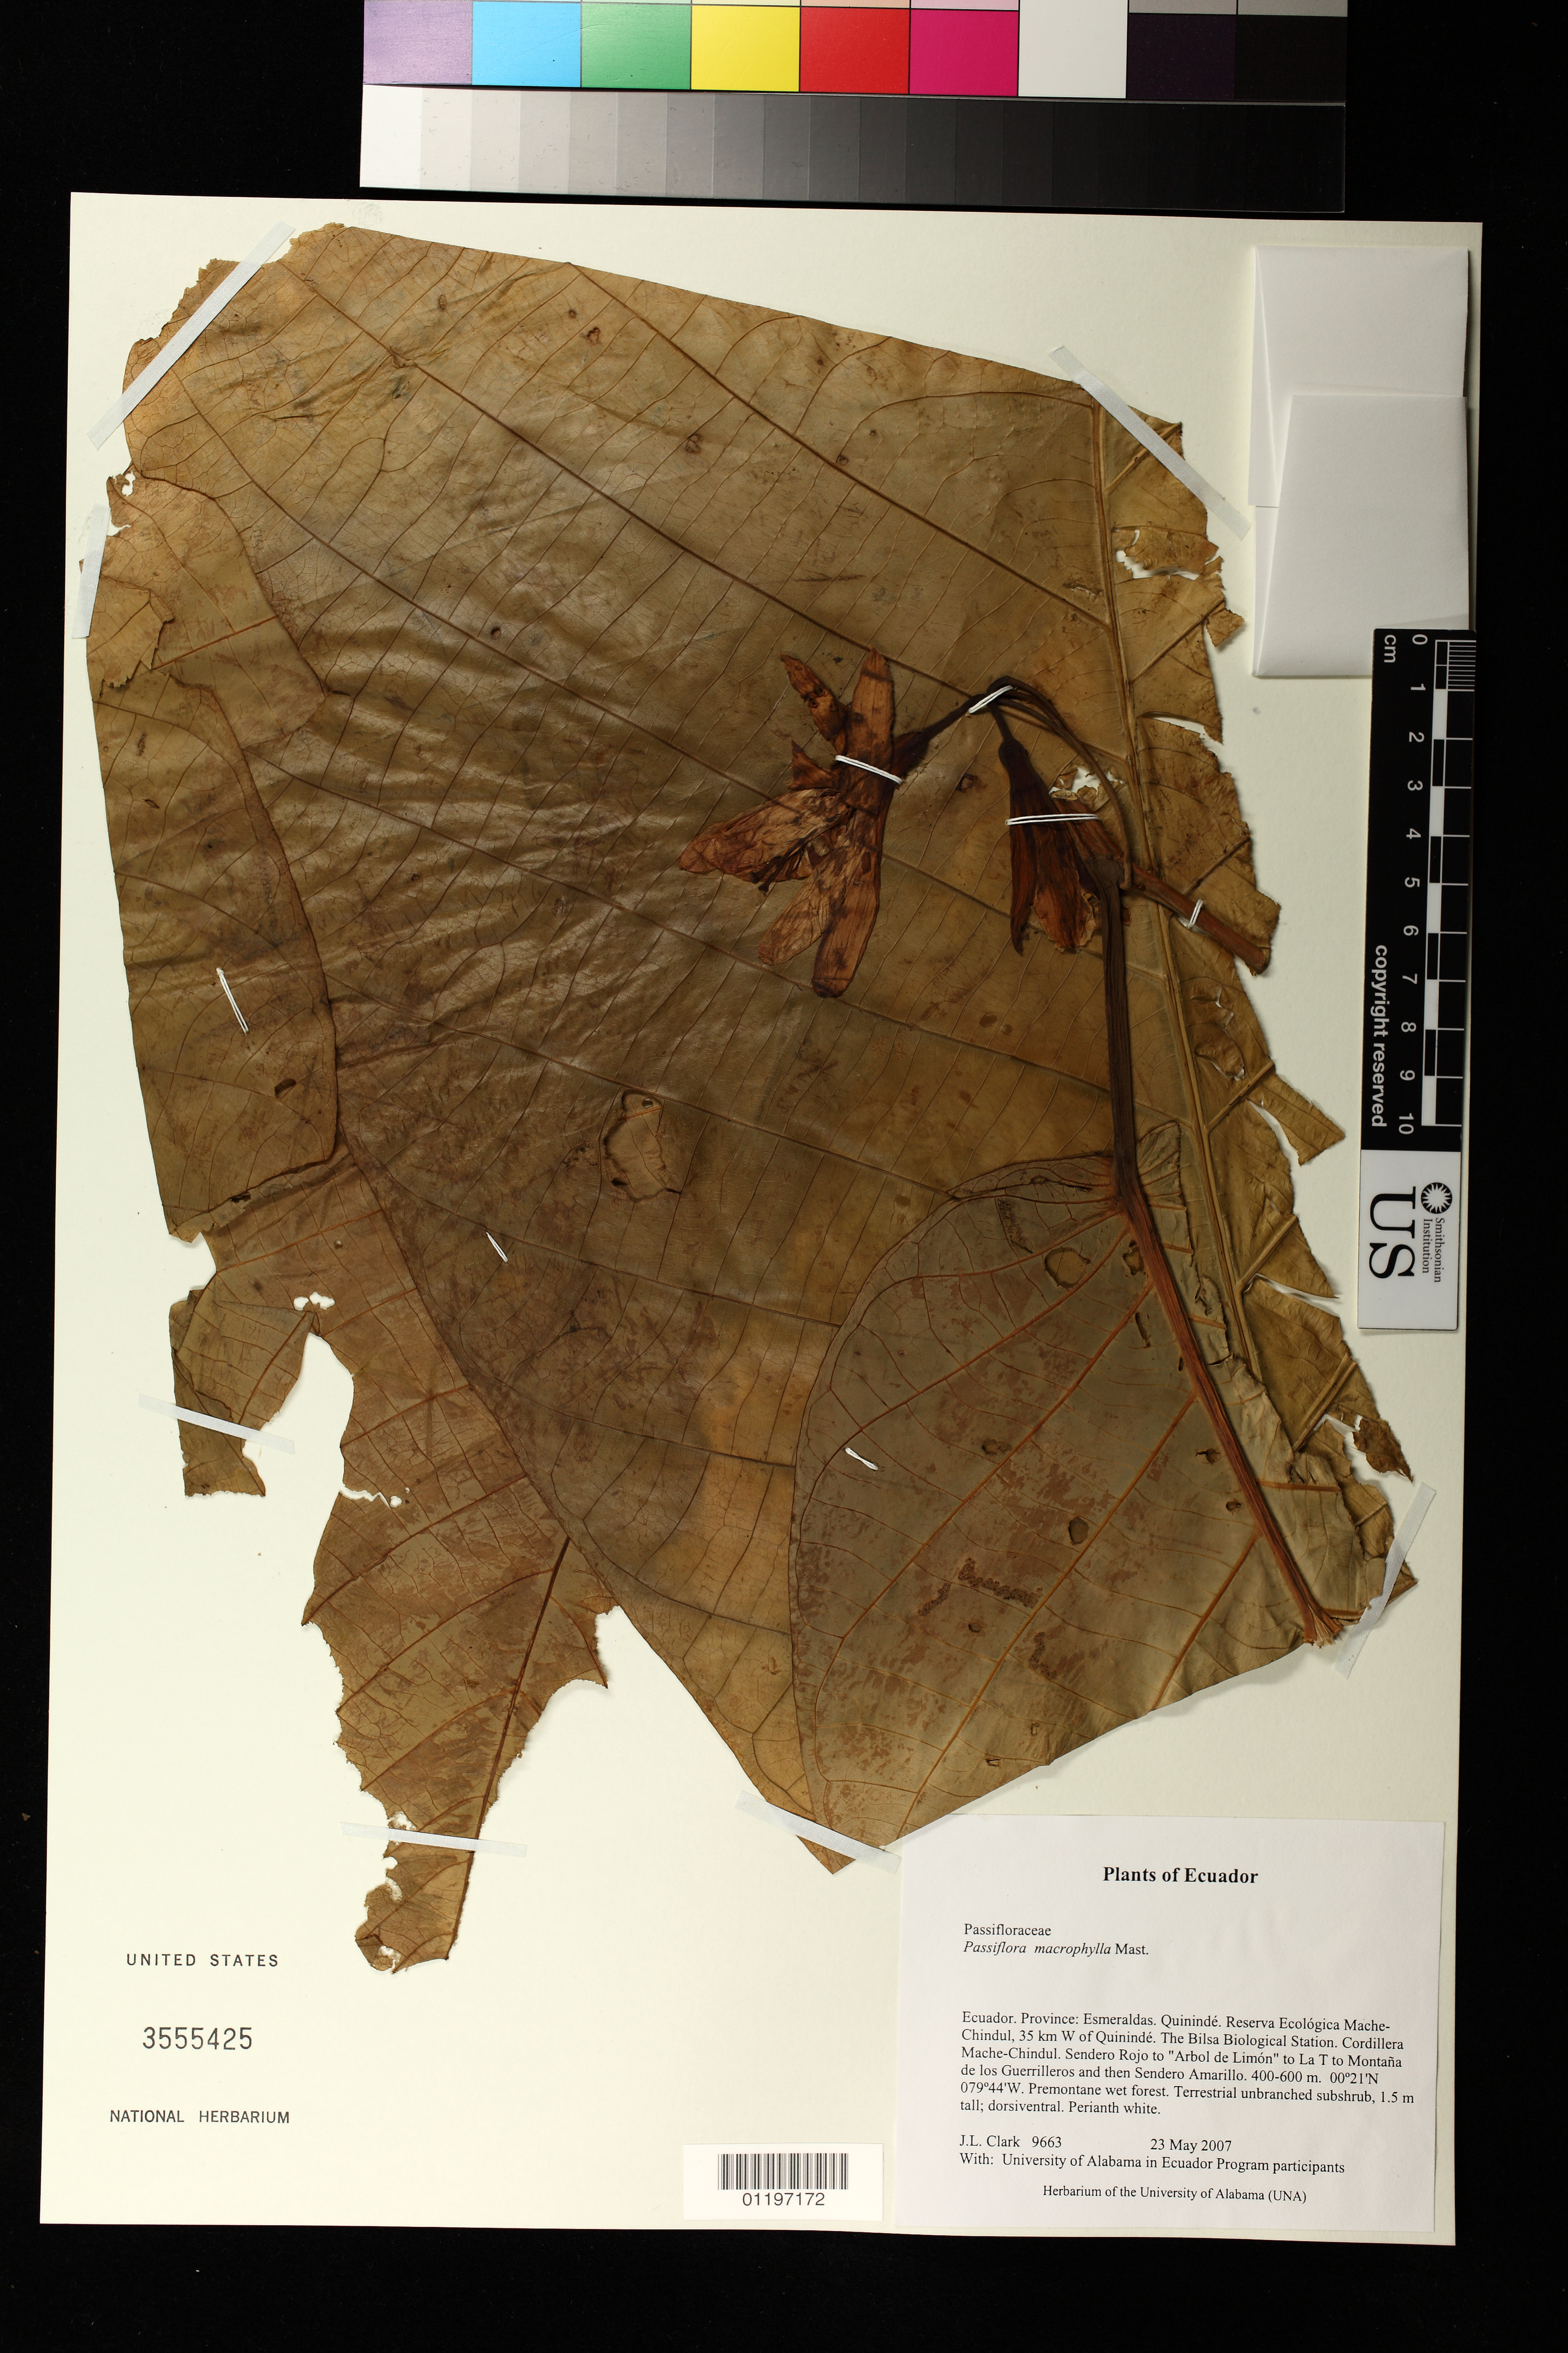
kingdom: Plantae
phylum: Tracheophyta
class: Magnoliopsida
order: Malpighiales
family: Passifloraceae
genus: Passiflora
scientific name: Passiflora macrophylla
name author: Mast.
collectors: J. L. Clark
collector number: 9663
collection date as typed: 23 May 2007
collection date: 2007-05-23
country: Ecuador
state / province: Esmeraldas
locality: Province Esmeraldas. Quinindé. Reserva Ecológica Mache-Chindul, 35 km W of Quinindé. The Bilsa Biological Station. Cordillera Mache-Chindul. Sendero Rojo to "Arbol de Limón" to La T to Montaña de los Guerrilleros and then Sendero Amarillo.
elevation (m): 400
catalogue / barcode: US 3555425